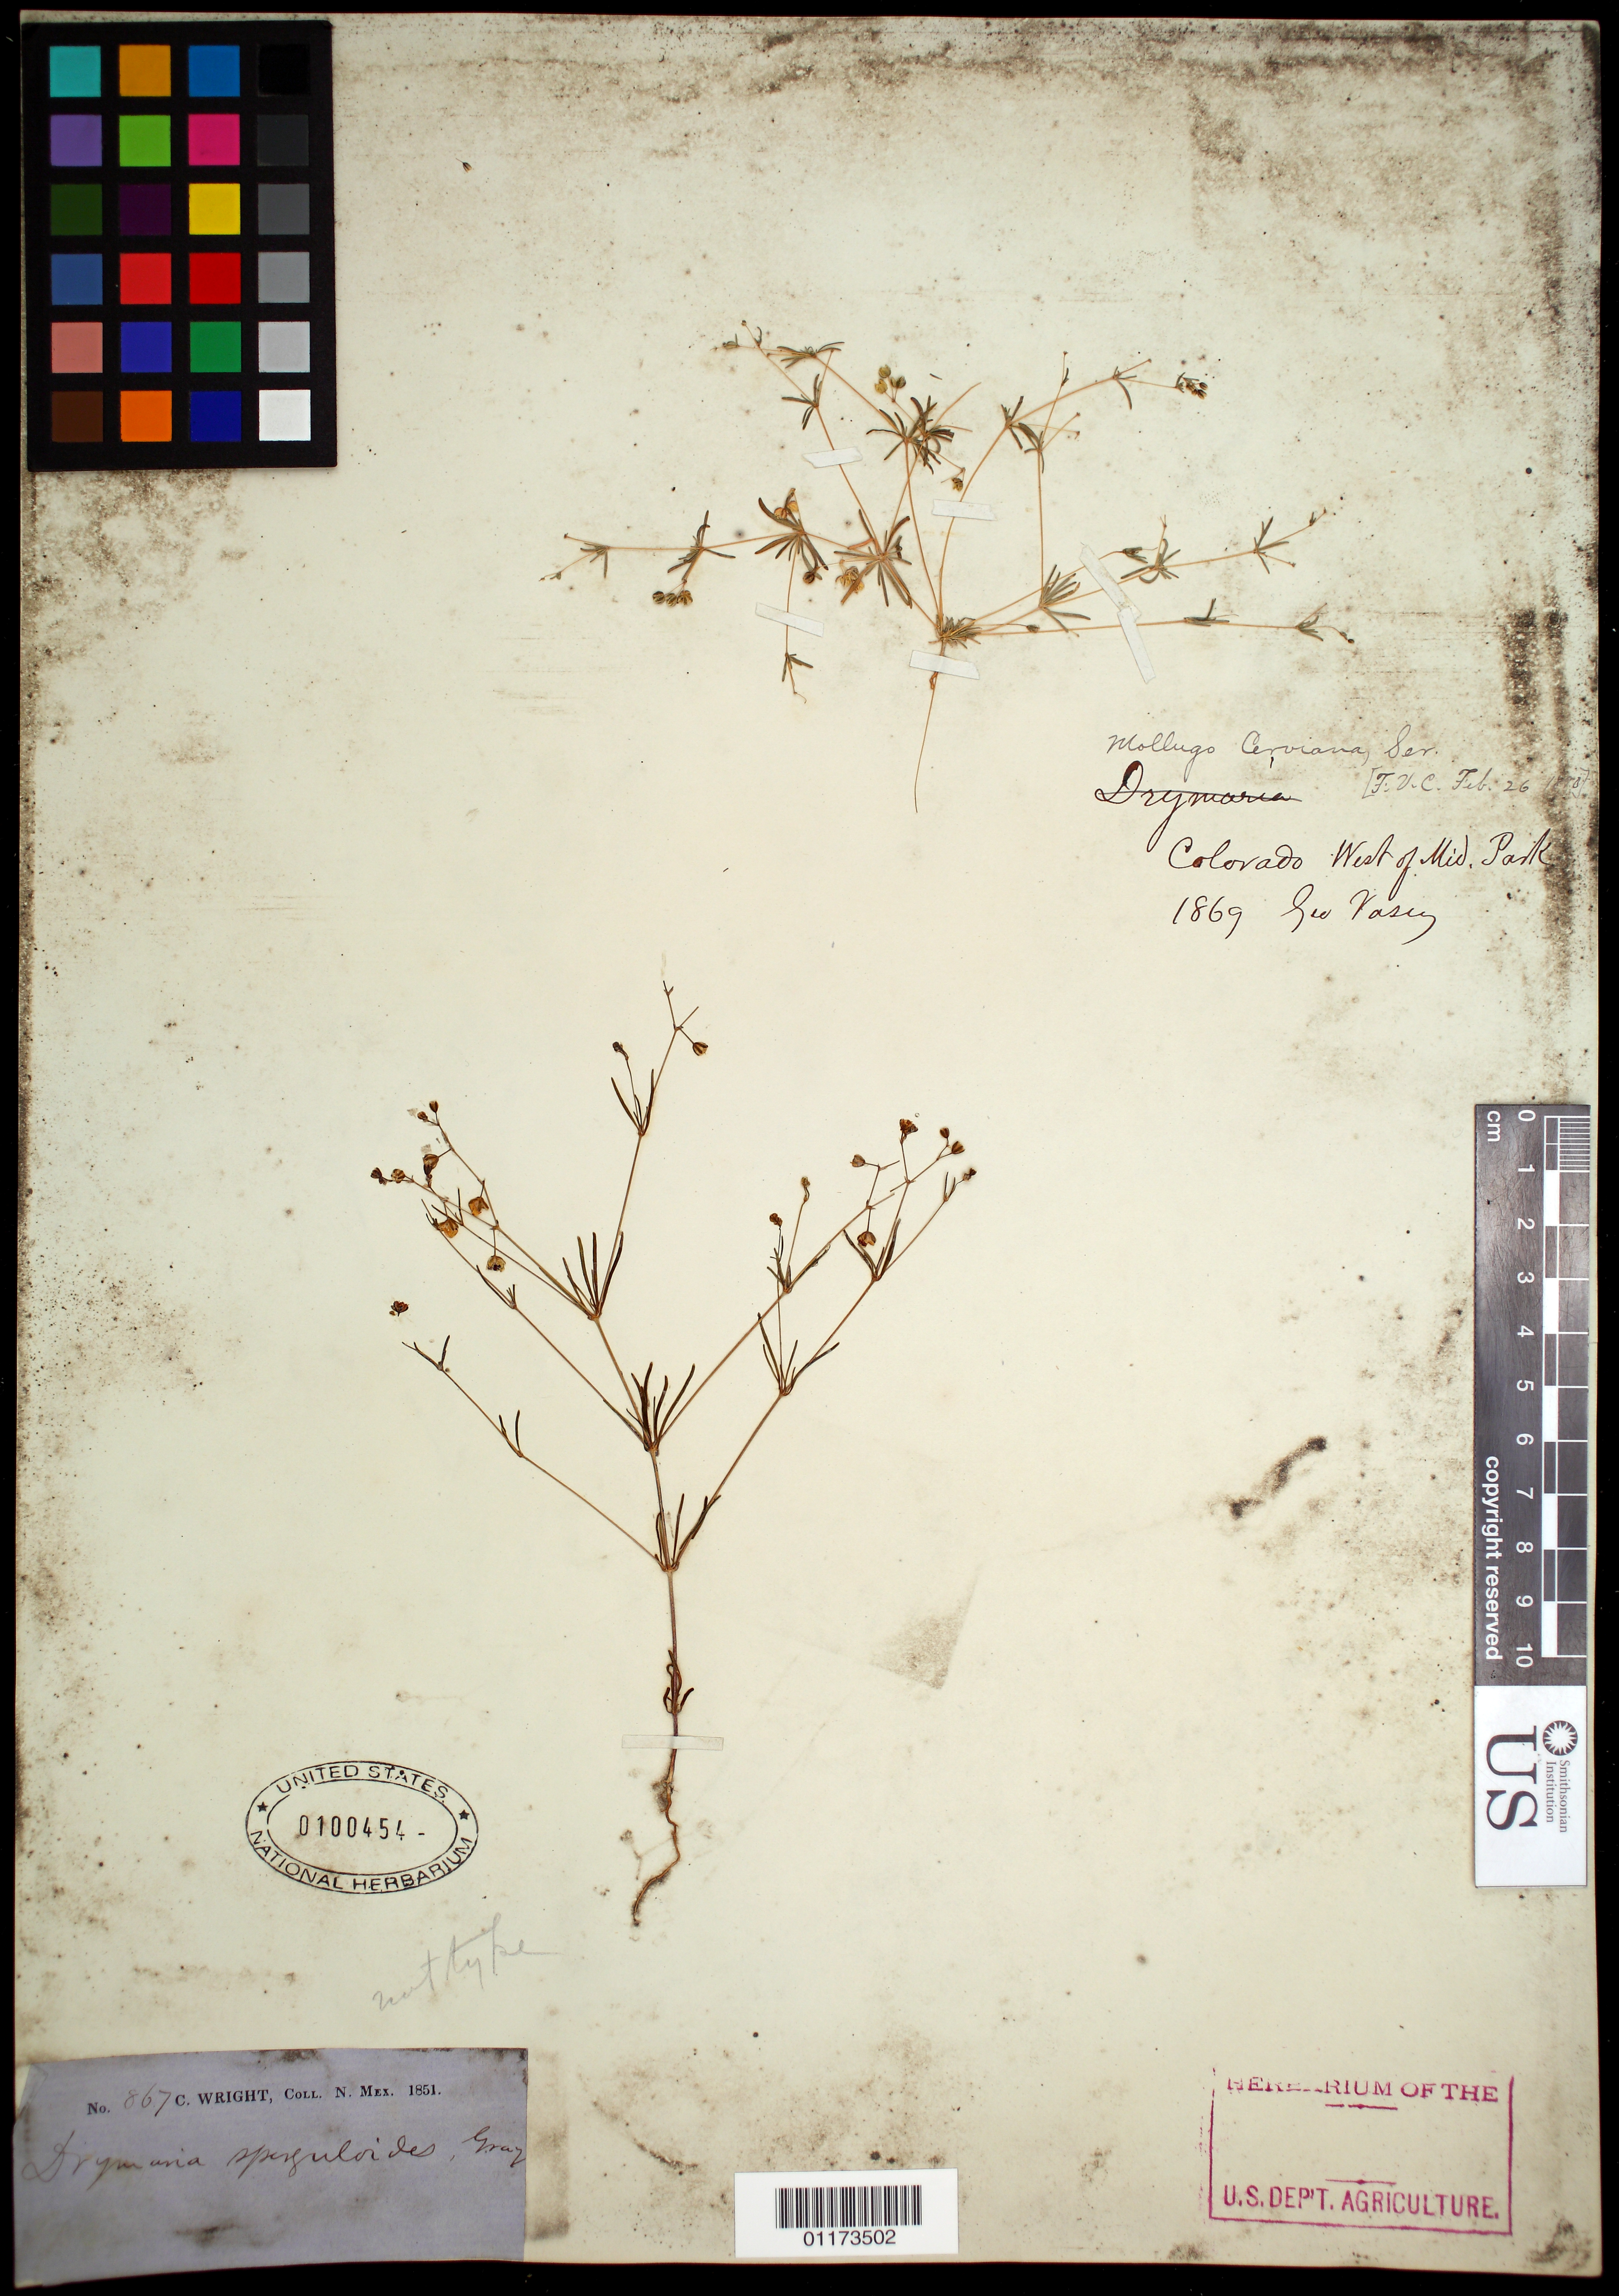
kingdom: Plantae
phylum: Tracheophyta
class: Magnoliopsida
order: Caryophyllales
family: Caryophyllaceae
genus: Drymaria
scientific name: Drymaria sperguloides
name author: A. Gray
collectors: C. Wright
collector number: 867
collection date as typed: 1851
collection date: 1851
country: United States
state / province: New Mexico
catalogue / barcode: US 100454